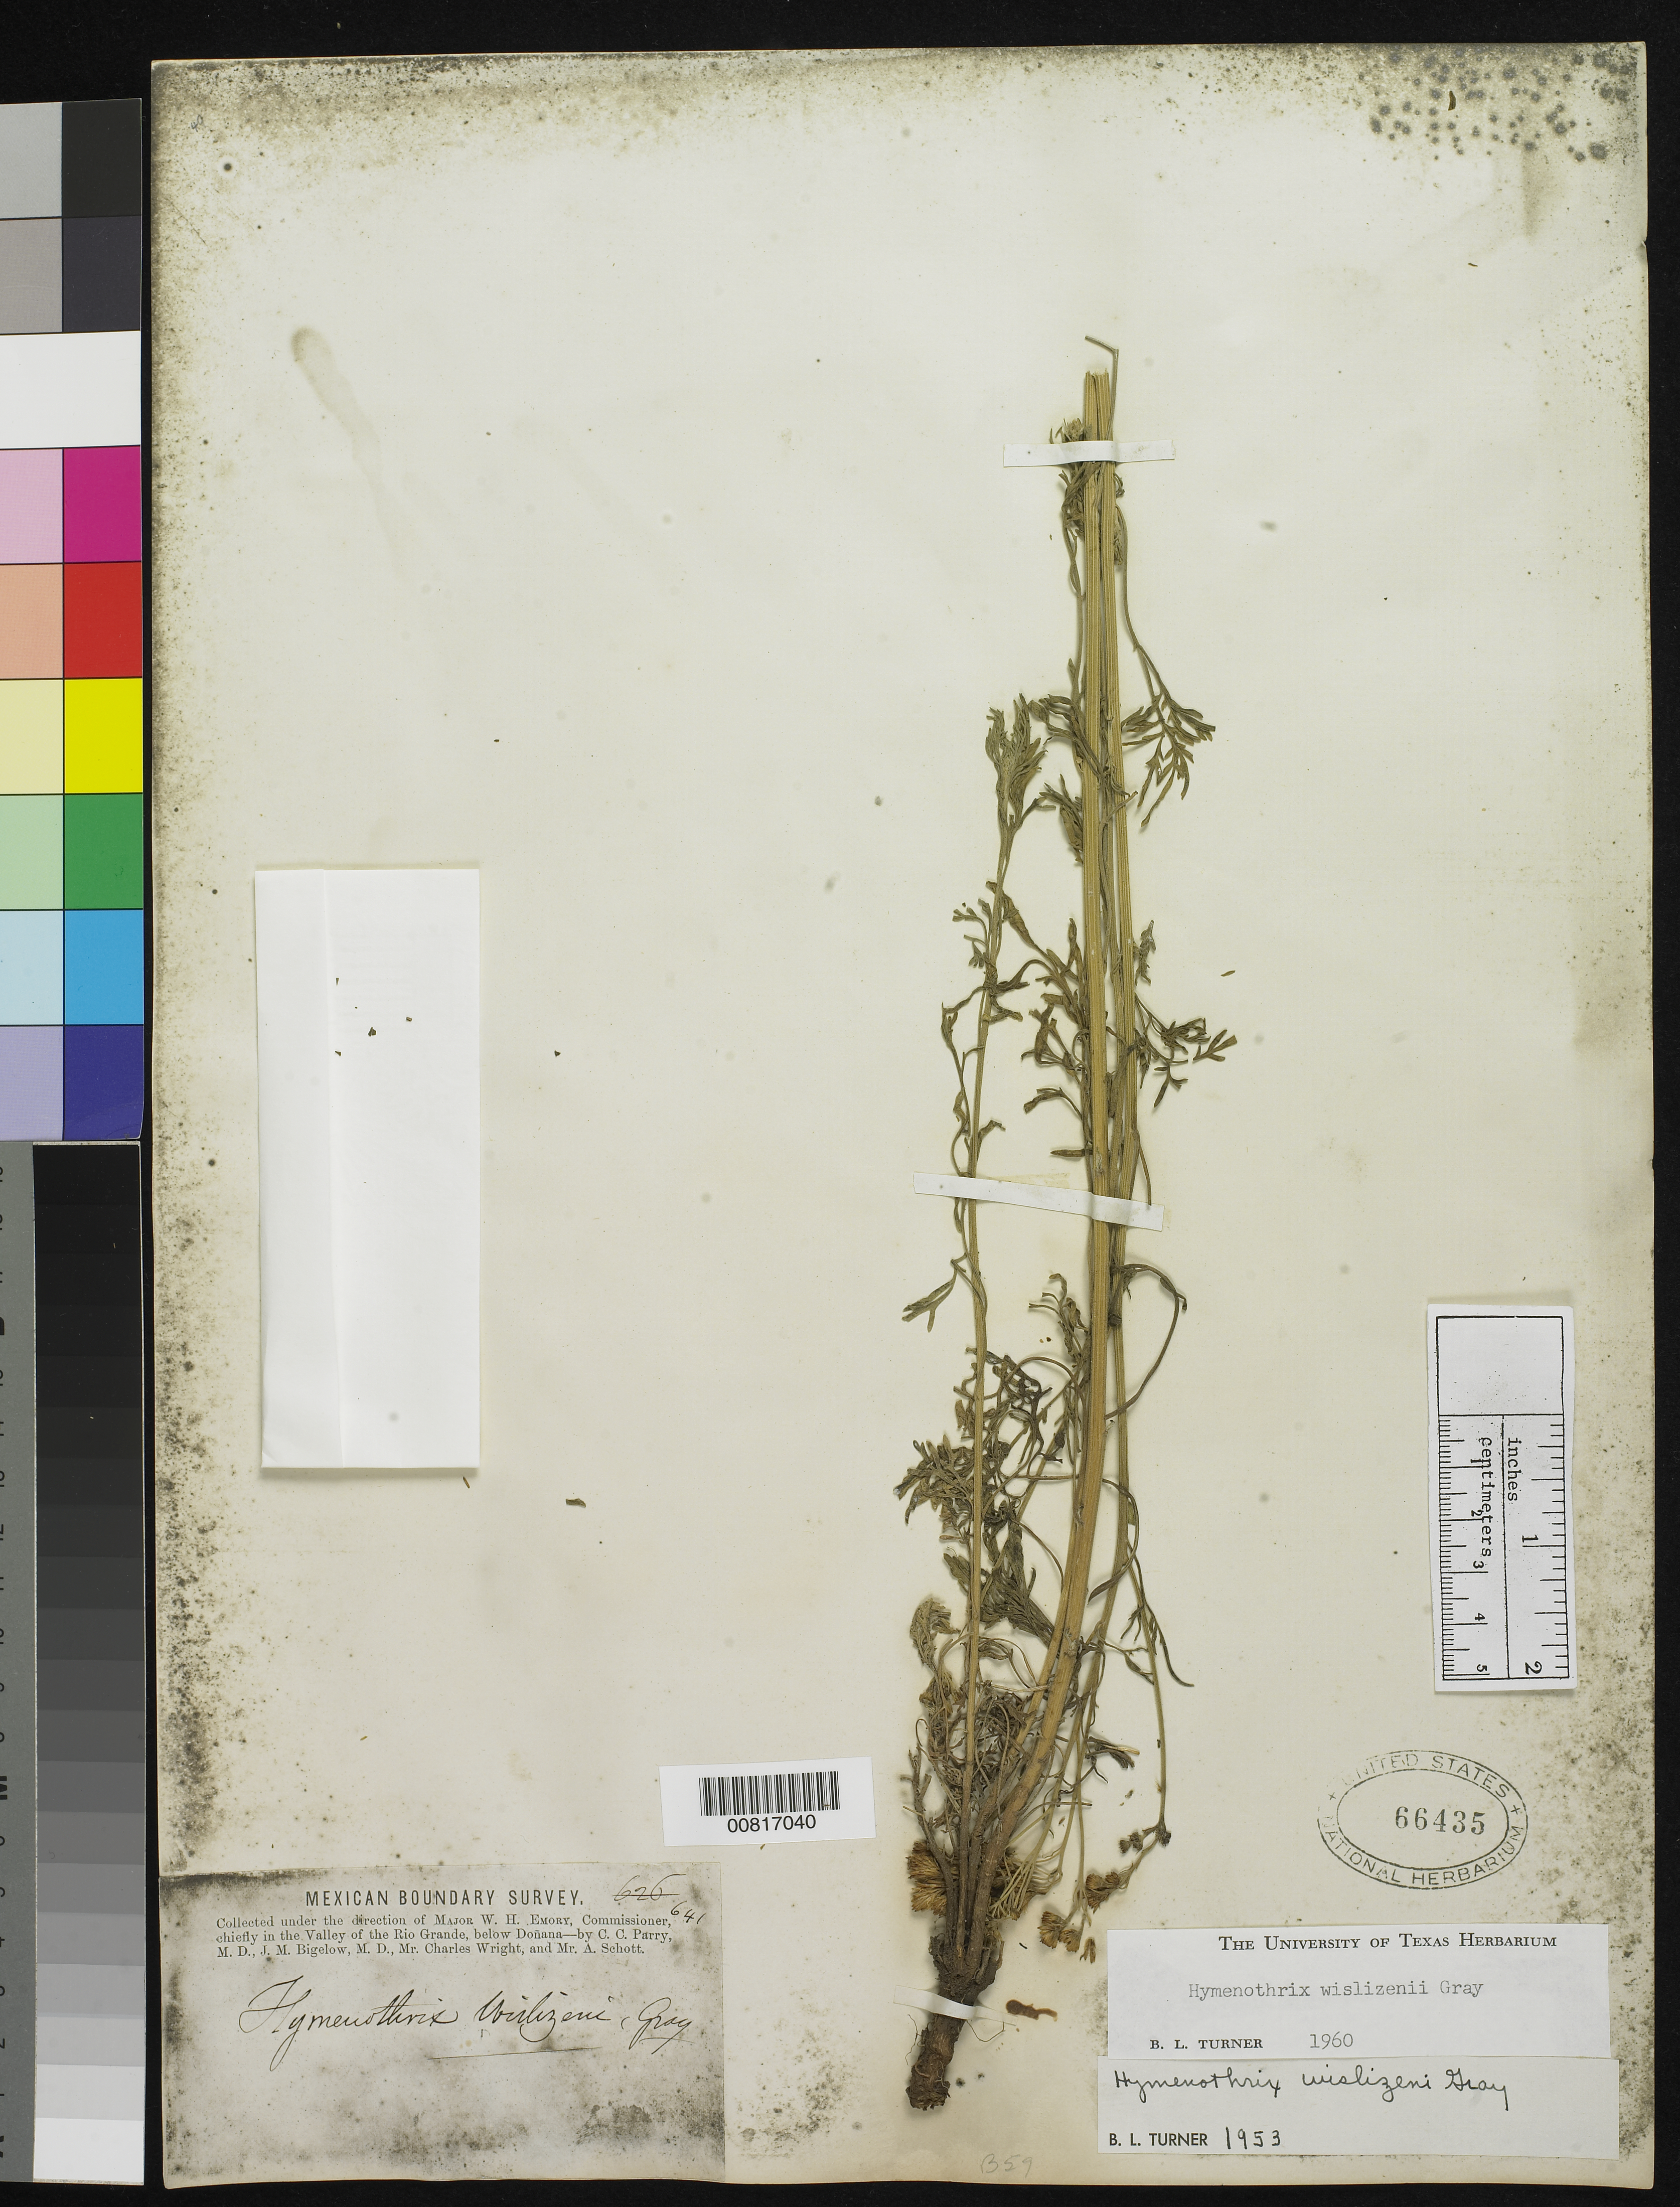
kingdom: Plantae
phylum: Tracheophyta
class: Magnoliopsida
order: Asterales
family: Asteraceae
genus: Hymenothrix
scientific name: Hymenothrix wislizenii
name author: A. Gray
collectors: C. C. Parry, J. M. Bigelow, C. Wright & A. C. V. Schott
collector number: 641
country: United States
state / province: New Mexico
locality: Valley of the Rio Grande, below Doñana, New Mexico.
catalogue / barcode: US 66435